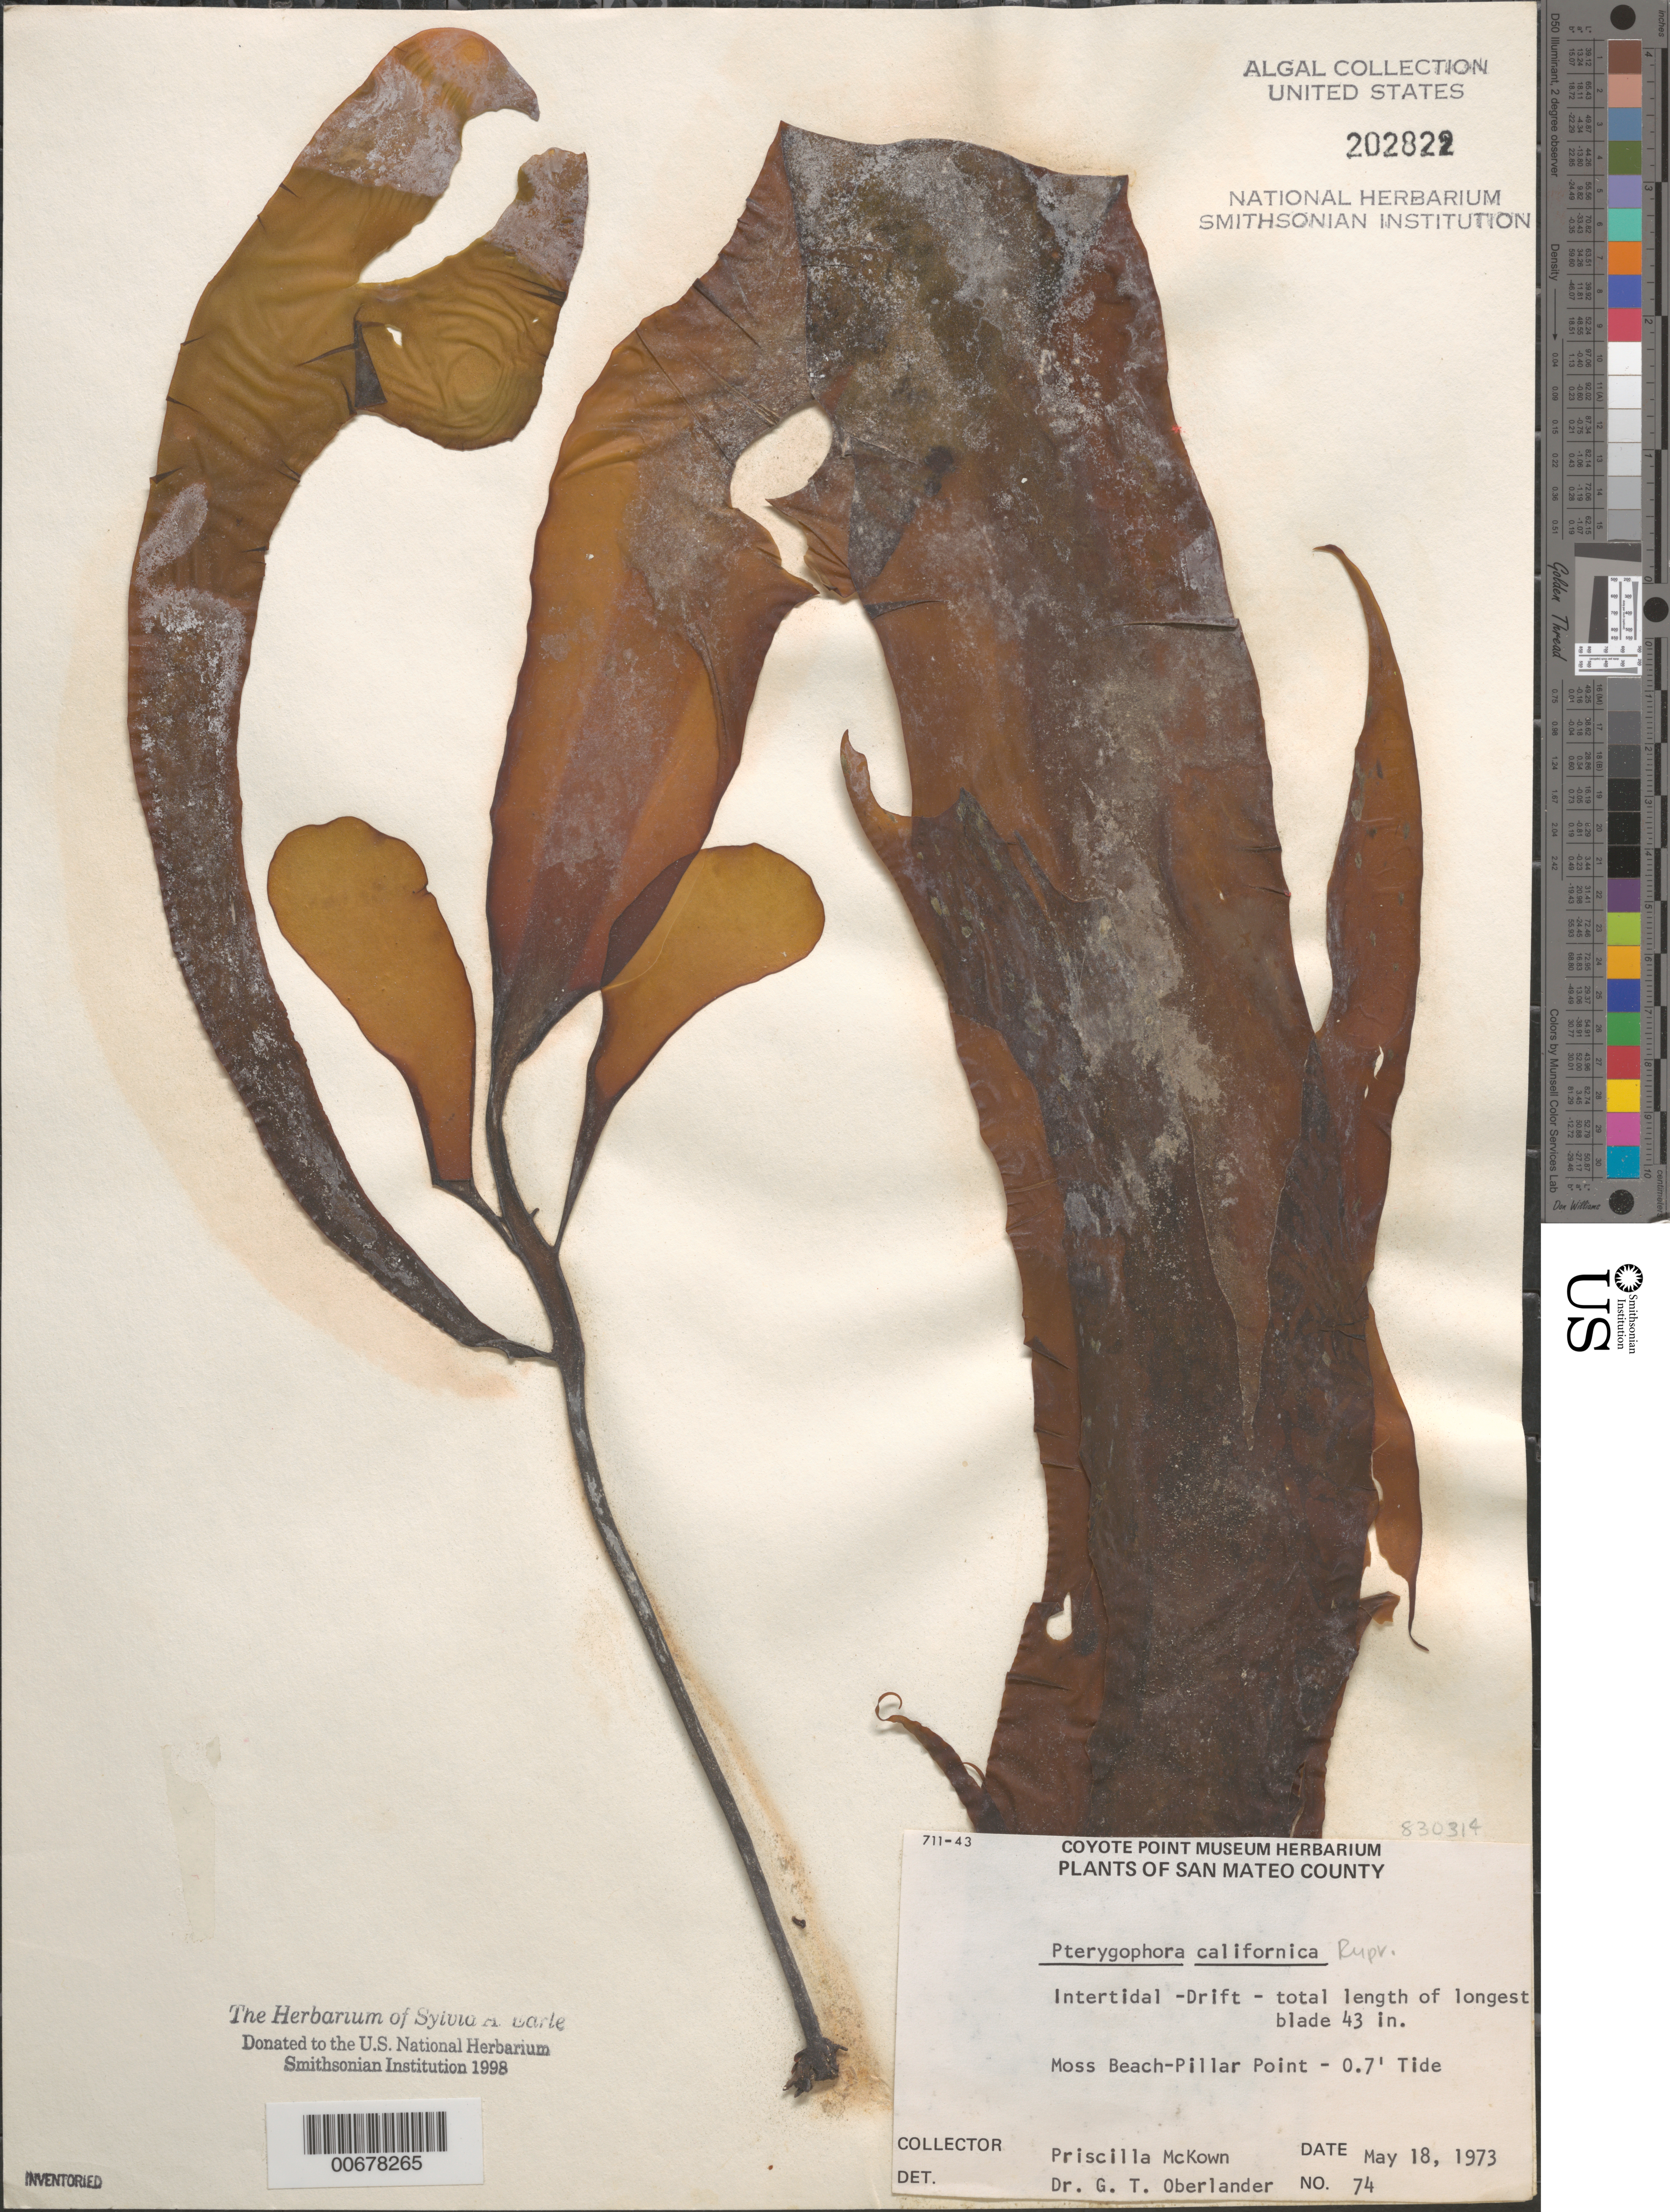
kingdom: Chromista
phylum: Ochrophyta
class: Phaeophyceae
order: Laminariales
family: Alariaceae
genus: Pterygophora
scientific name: Pterygophora californica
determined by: Oberlander, G. T.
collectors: P. McKown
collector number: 74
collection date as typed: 18 May 1973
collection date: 1973-05-18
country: United States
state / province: California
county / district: San Mateo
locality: Moss Beach, Pillar Point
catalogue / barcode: US 202822